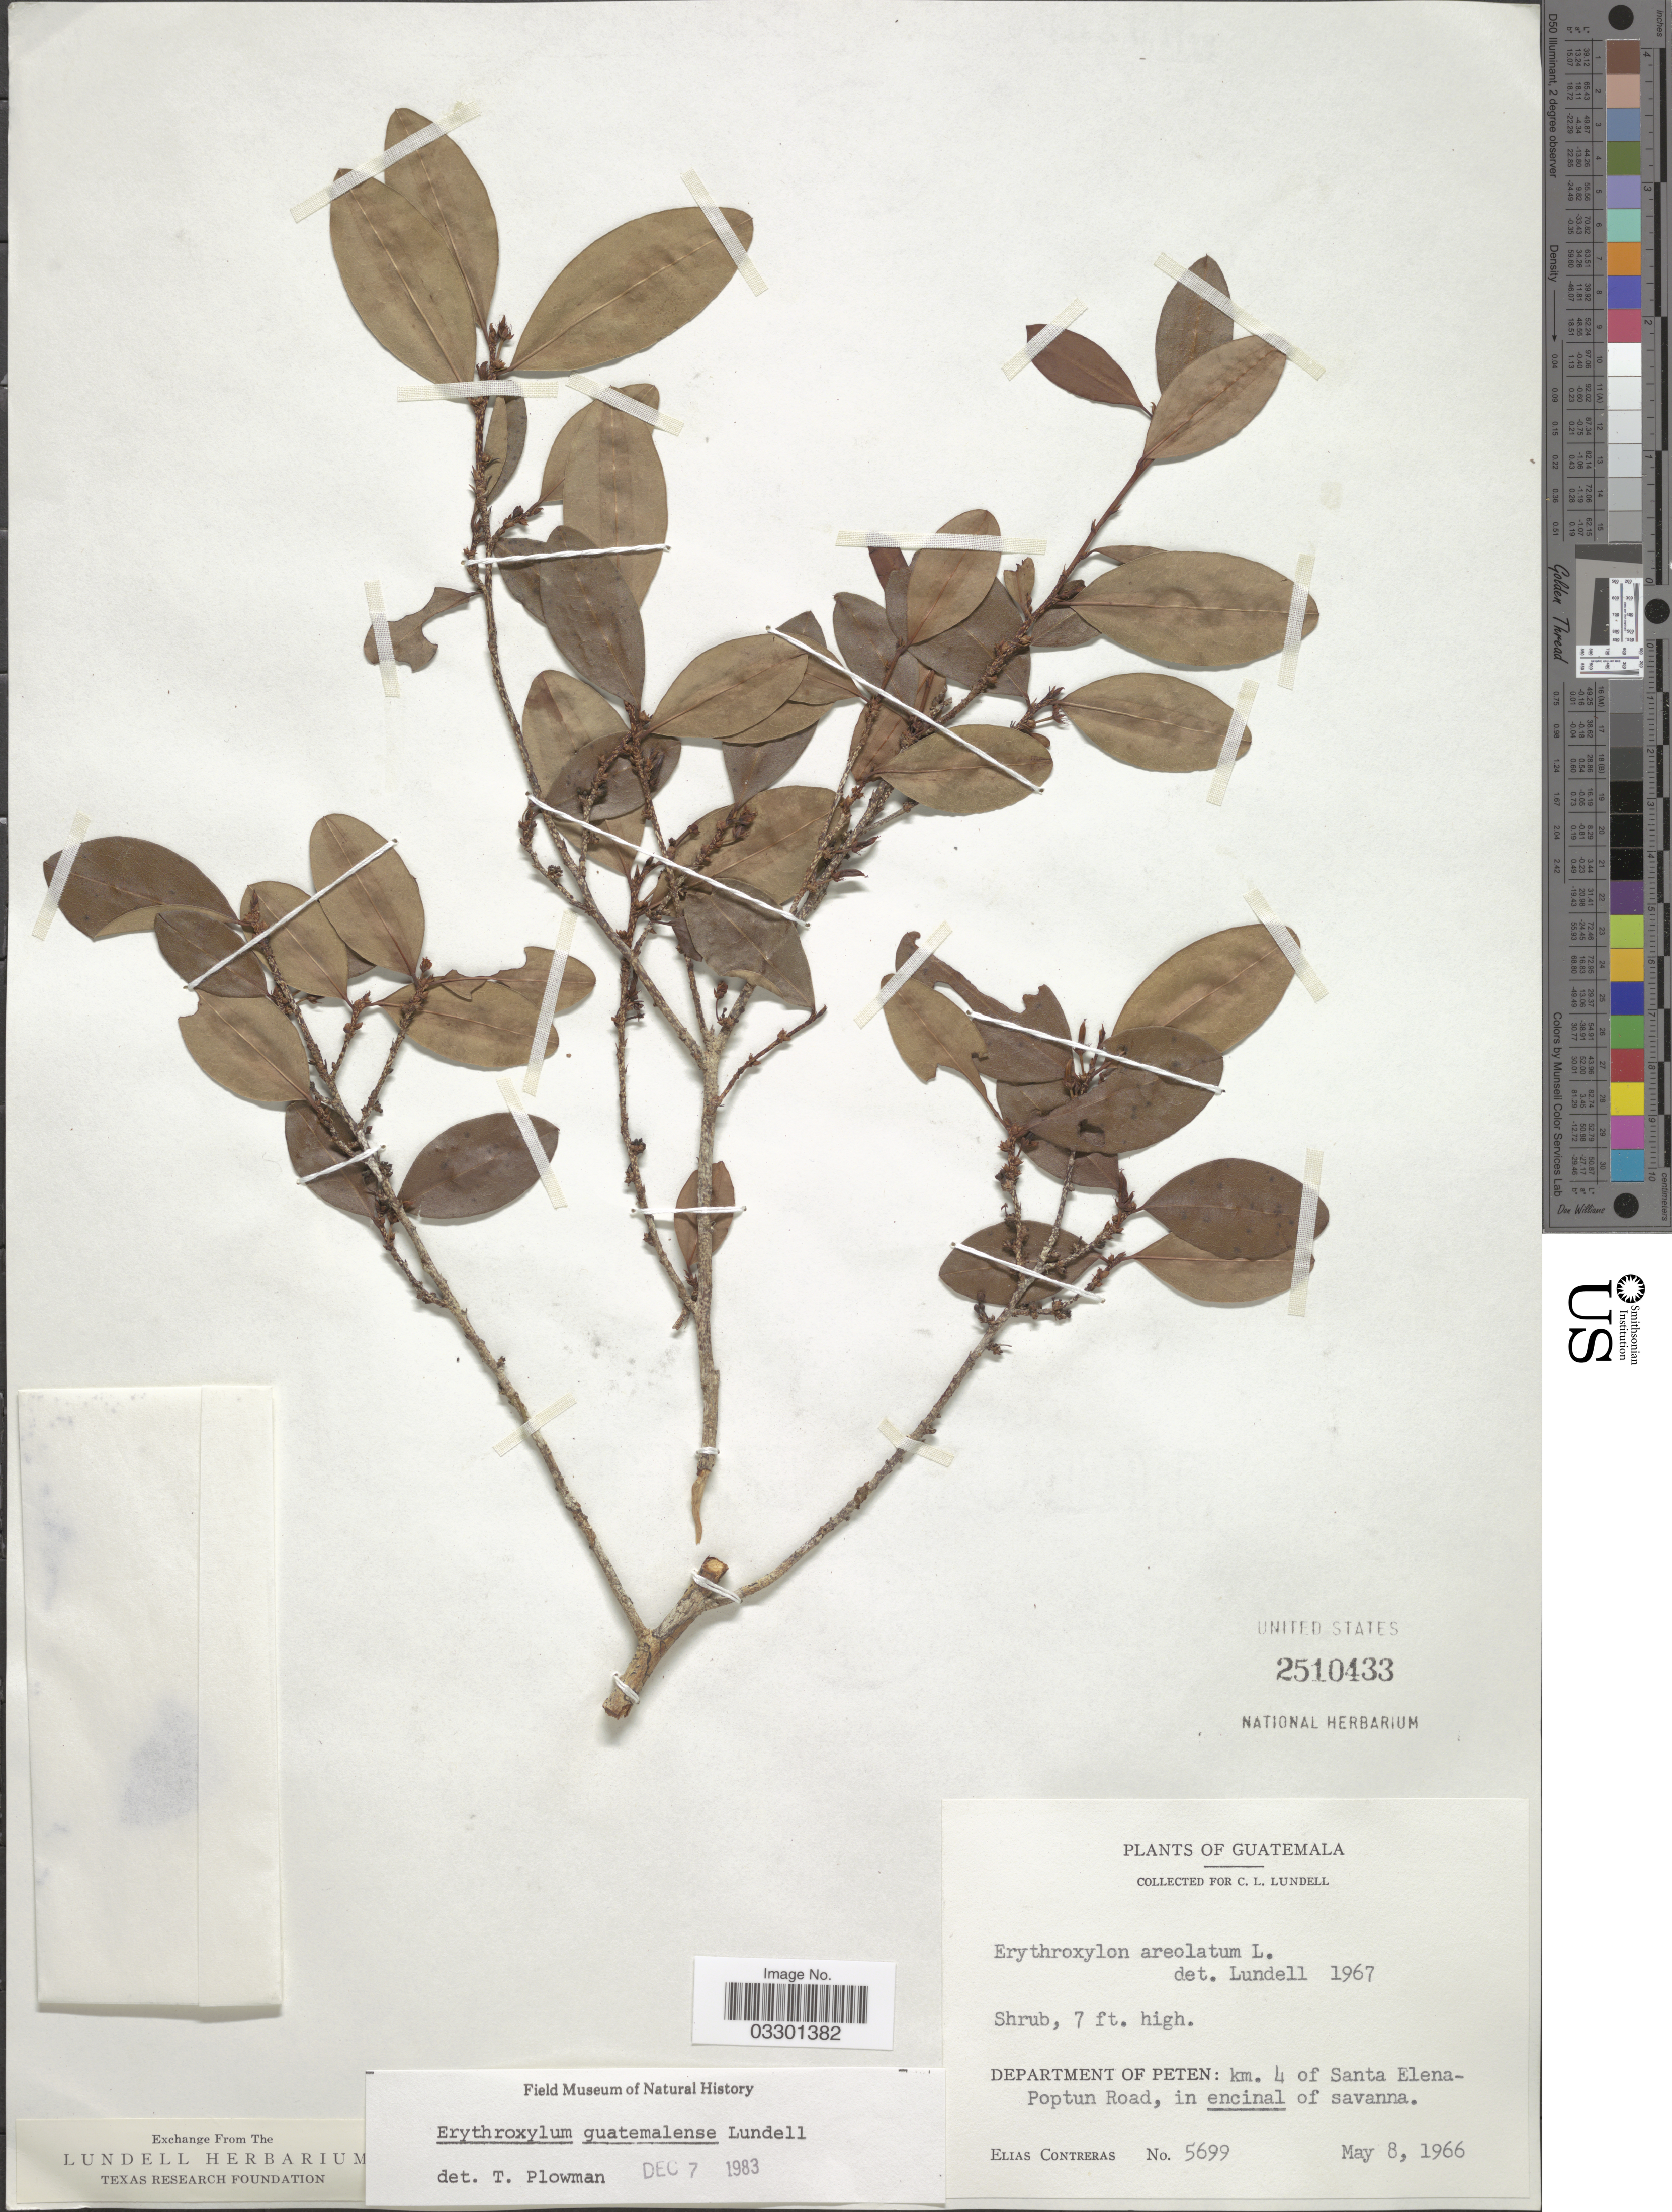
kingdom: Plantae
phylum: Tracheophyta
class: Magnoliopsida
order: Malpighiales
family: Erythroxylaceae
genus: Erythroxylum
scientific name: Erythroxylum guatemalense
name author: Lundell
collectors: E. Contreras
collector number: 5699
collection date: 1966-05-08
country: Guatemala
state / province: El Petén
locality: Department of Peten: km. 4 of Santa Elena-Poptun road, in encinal of savanna.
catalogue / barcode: US 2510433